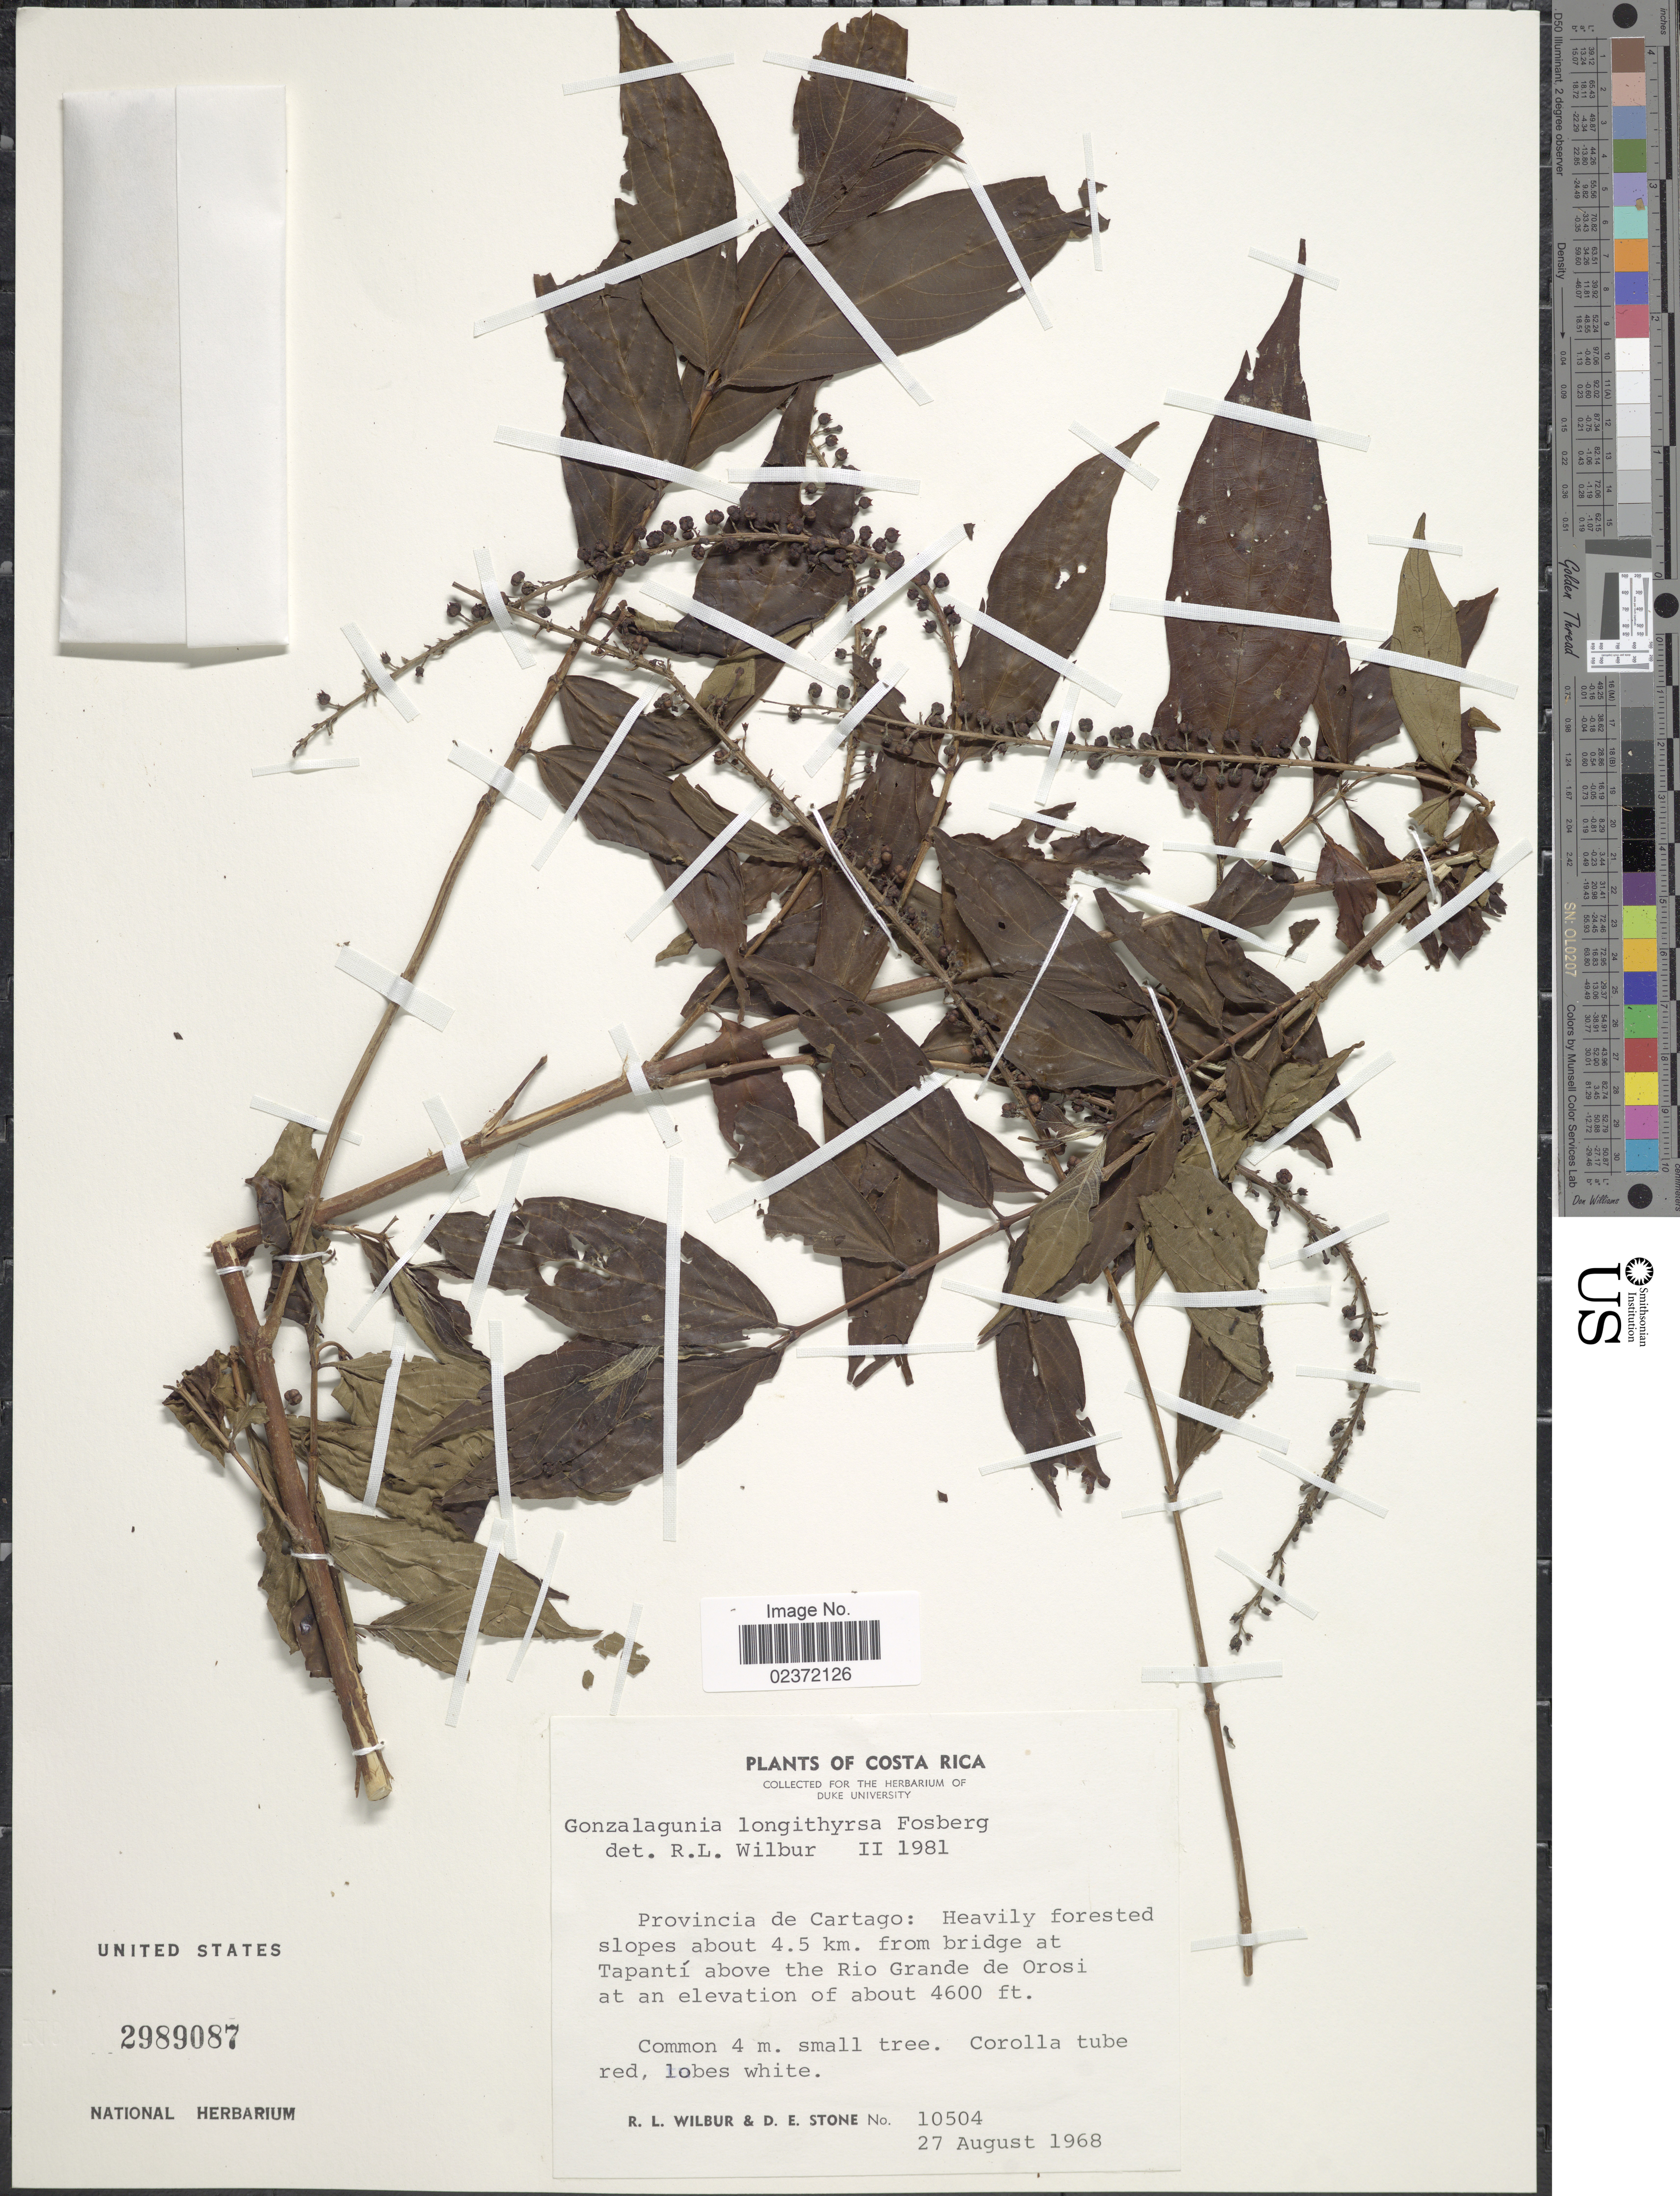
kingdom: Plantae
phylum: Tracheophyta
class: Magnoliopsida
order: Gentianales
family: Rubiaceae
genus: Gonzalagunia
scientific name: Gonzalagunia longithyrsa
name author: Fosberg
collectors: R. L. Wilbur & D. E. Stone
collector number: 10504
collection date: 1968-08-27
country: Costa Rica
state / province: Cartago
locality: Provincia de Cartago: Heavily forested slopes about 4.5 km. from bridge at Tapanti above the Rio Grande de Orosi.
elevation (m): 1402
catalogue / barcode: US 2989087